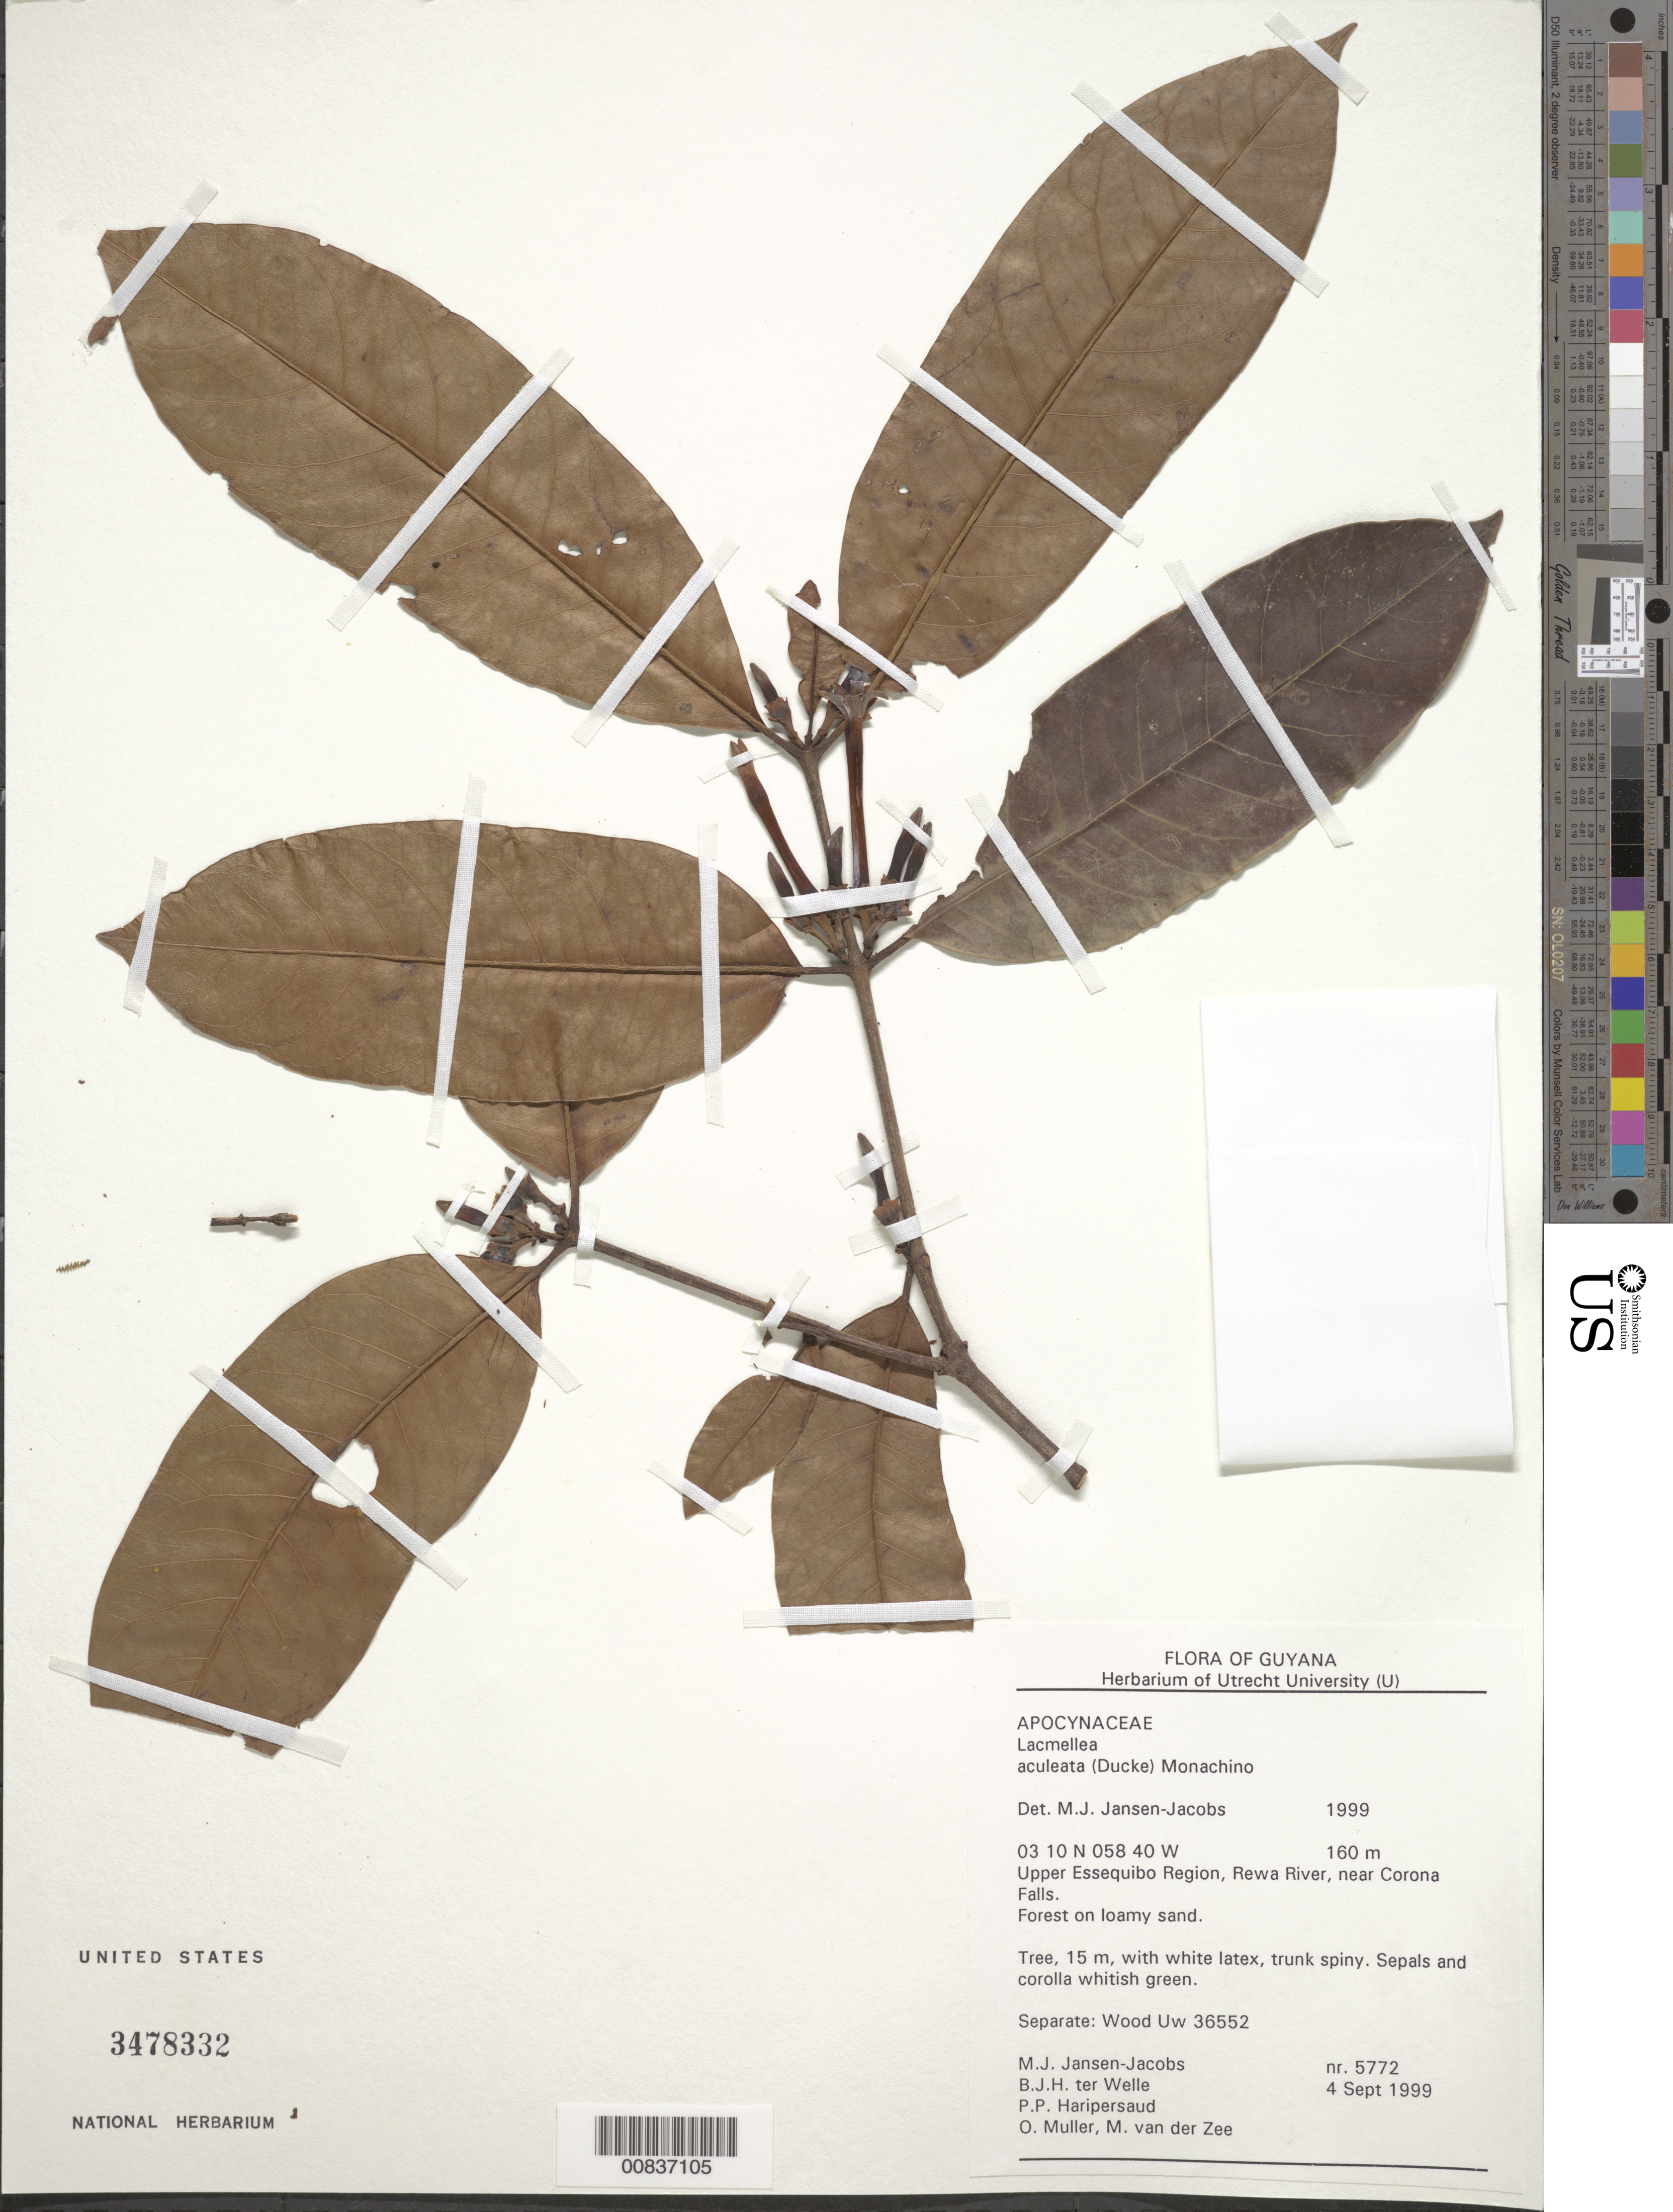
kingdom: Plantae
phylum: Tracheophyta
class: Magnoliopsida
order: Gentianales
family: Apocynaceae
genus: Lacmellea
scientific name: Lacmellea aculeata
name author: (Ducke) Monach.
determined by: Jansen-Jacobs, M. J., (U), Nationaal Herbarium Nederland, Utrecht University branch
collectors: M. J. Jansen-Jacobs, B. Welle, P. Haripersaud, O. Muller & M. van der Zee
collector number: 5772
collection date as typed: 4-Sep-99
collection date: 1999-09-04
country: Guyana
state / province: U. Takutu-U. Essequibo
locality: Rewa River, near Corona Falls, Upper Essequibo Region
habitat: Forest on loamy sand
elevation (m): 160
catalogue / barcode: US 3478332